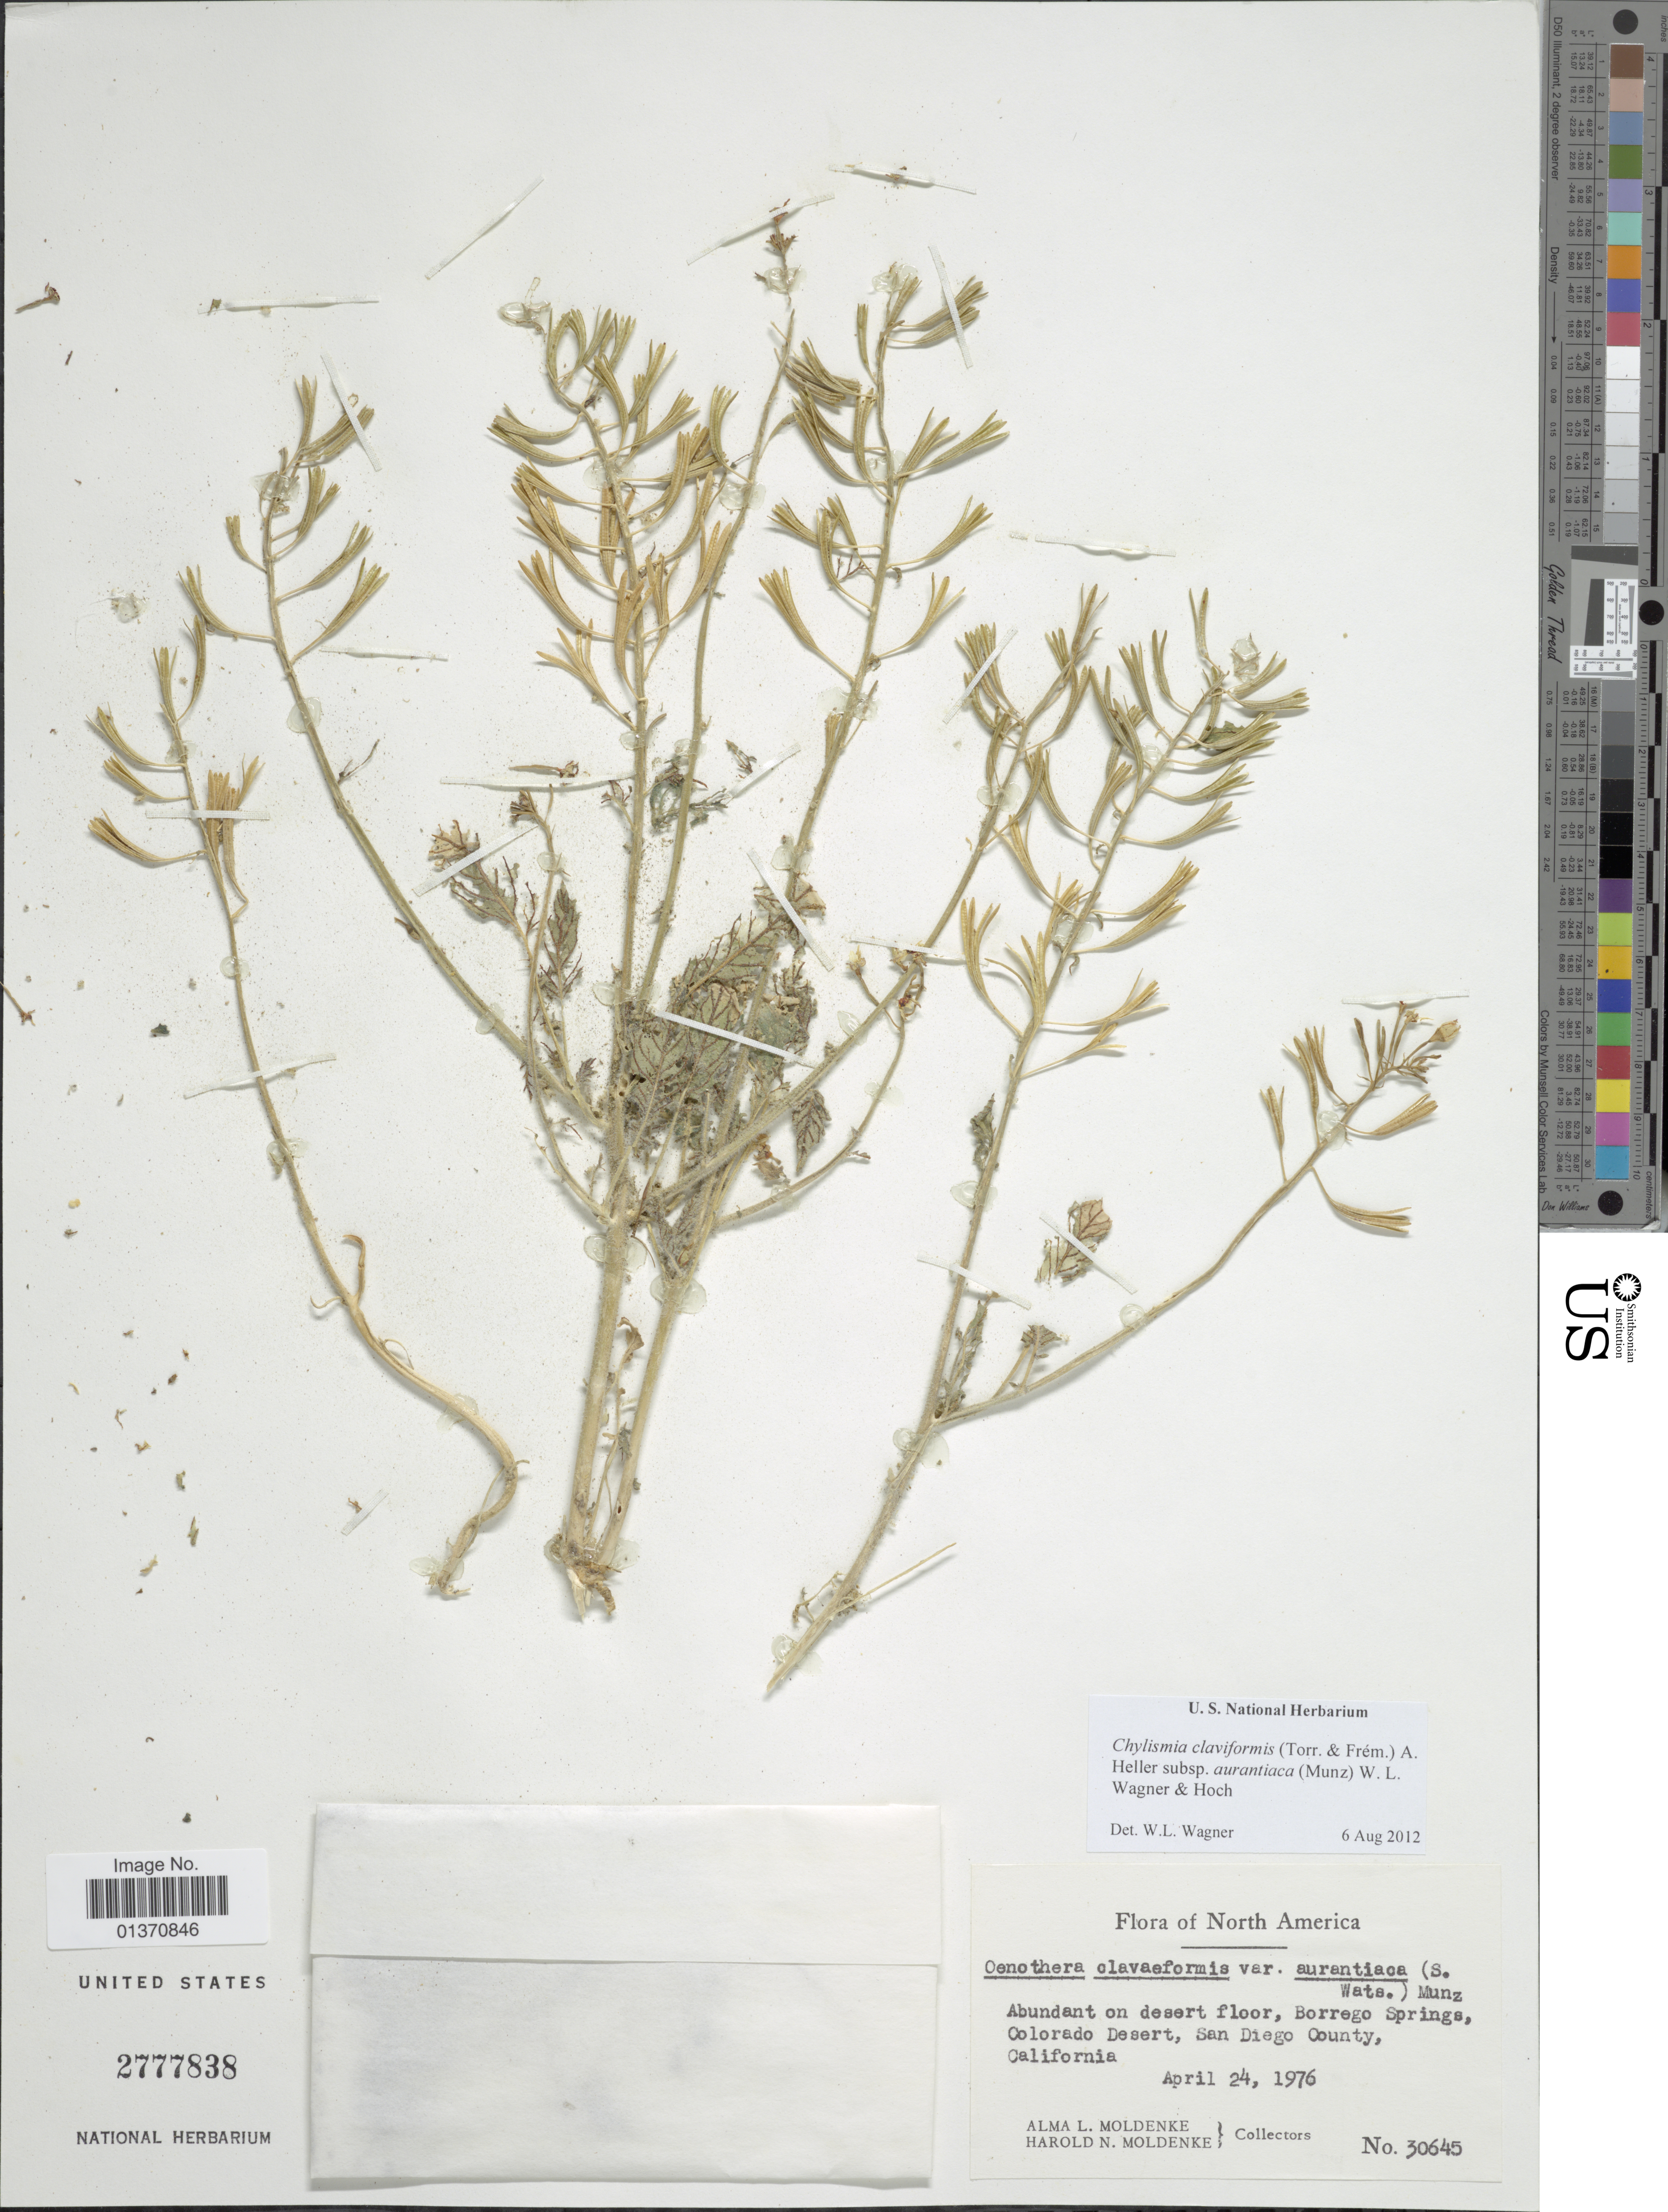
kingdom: Plantae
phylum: Tracheophyta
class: Magnoliopsida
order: Myrtales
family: Onagraceae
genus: Chylismia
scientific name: Chylismia claviformis subsp. aurantiaca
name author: (Munz) W.L. Wagner & Hoch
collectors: A. L. Moldenke & H. N. Moldenke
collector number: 30645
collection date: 1976-04-24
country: United States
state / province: California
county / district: San Diego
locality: Abundant on desert floor, Borrego Springs, Colorado Desert, San Diego County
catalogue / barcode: US 2777838